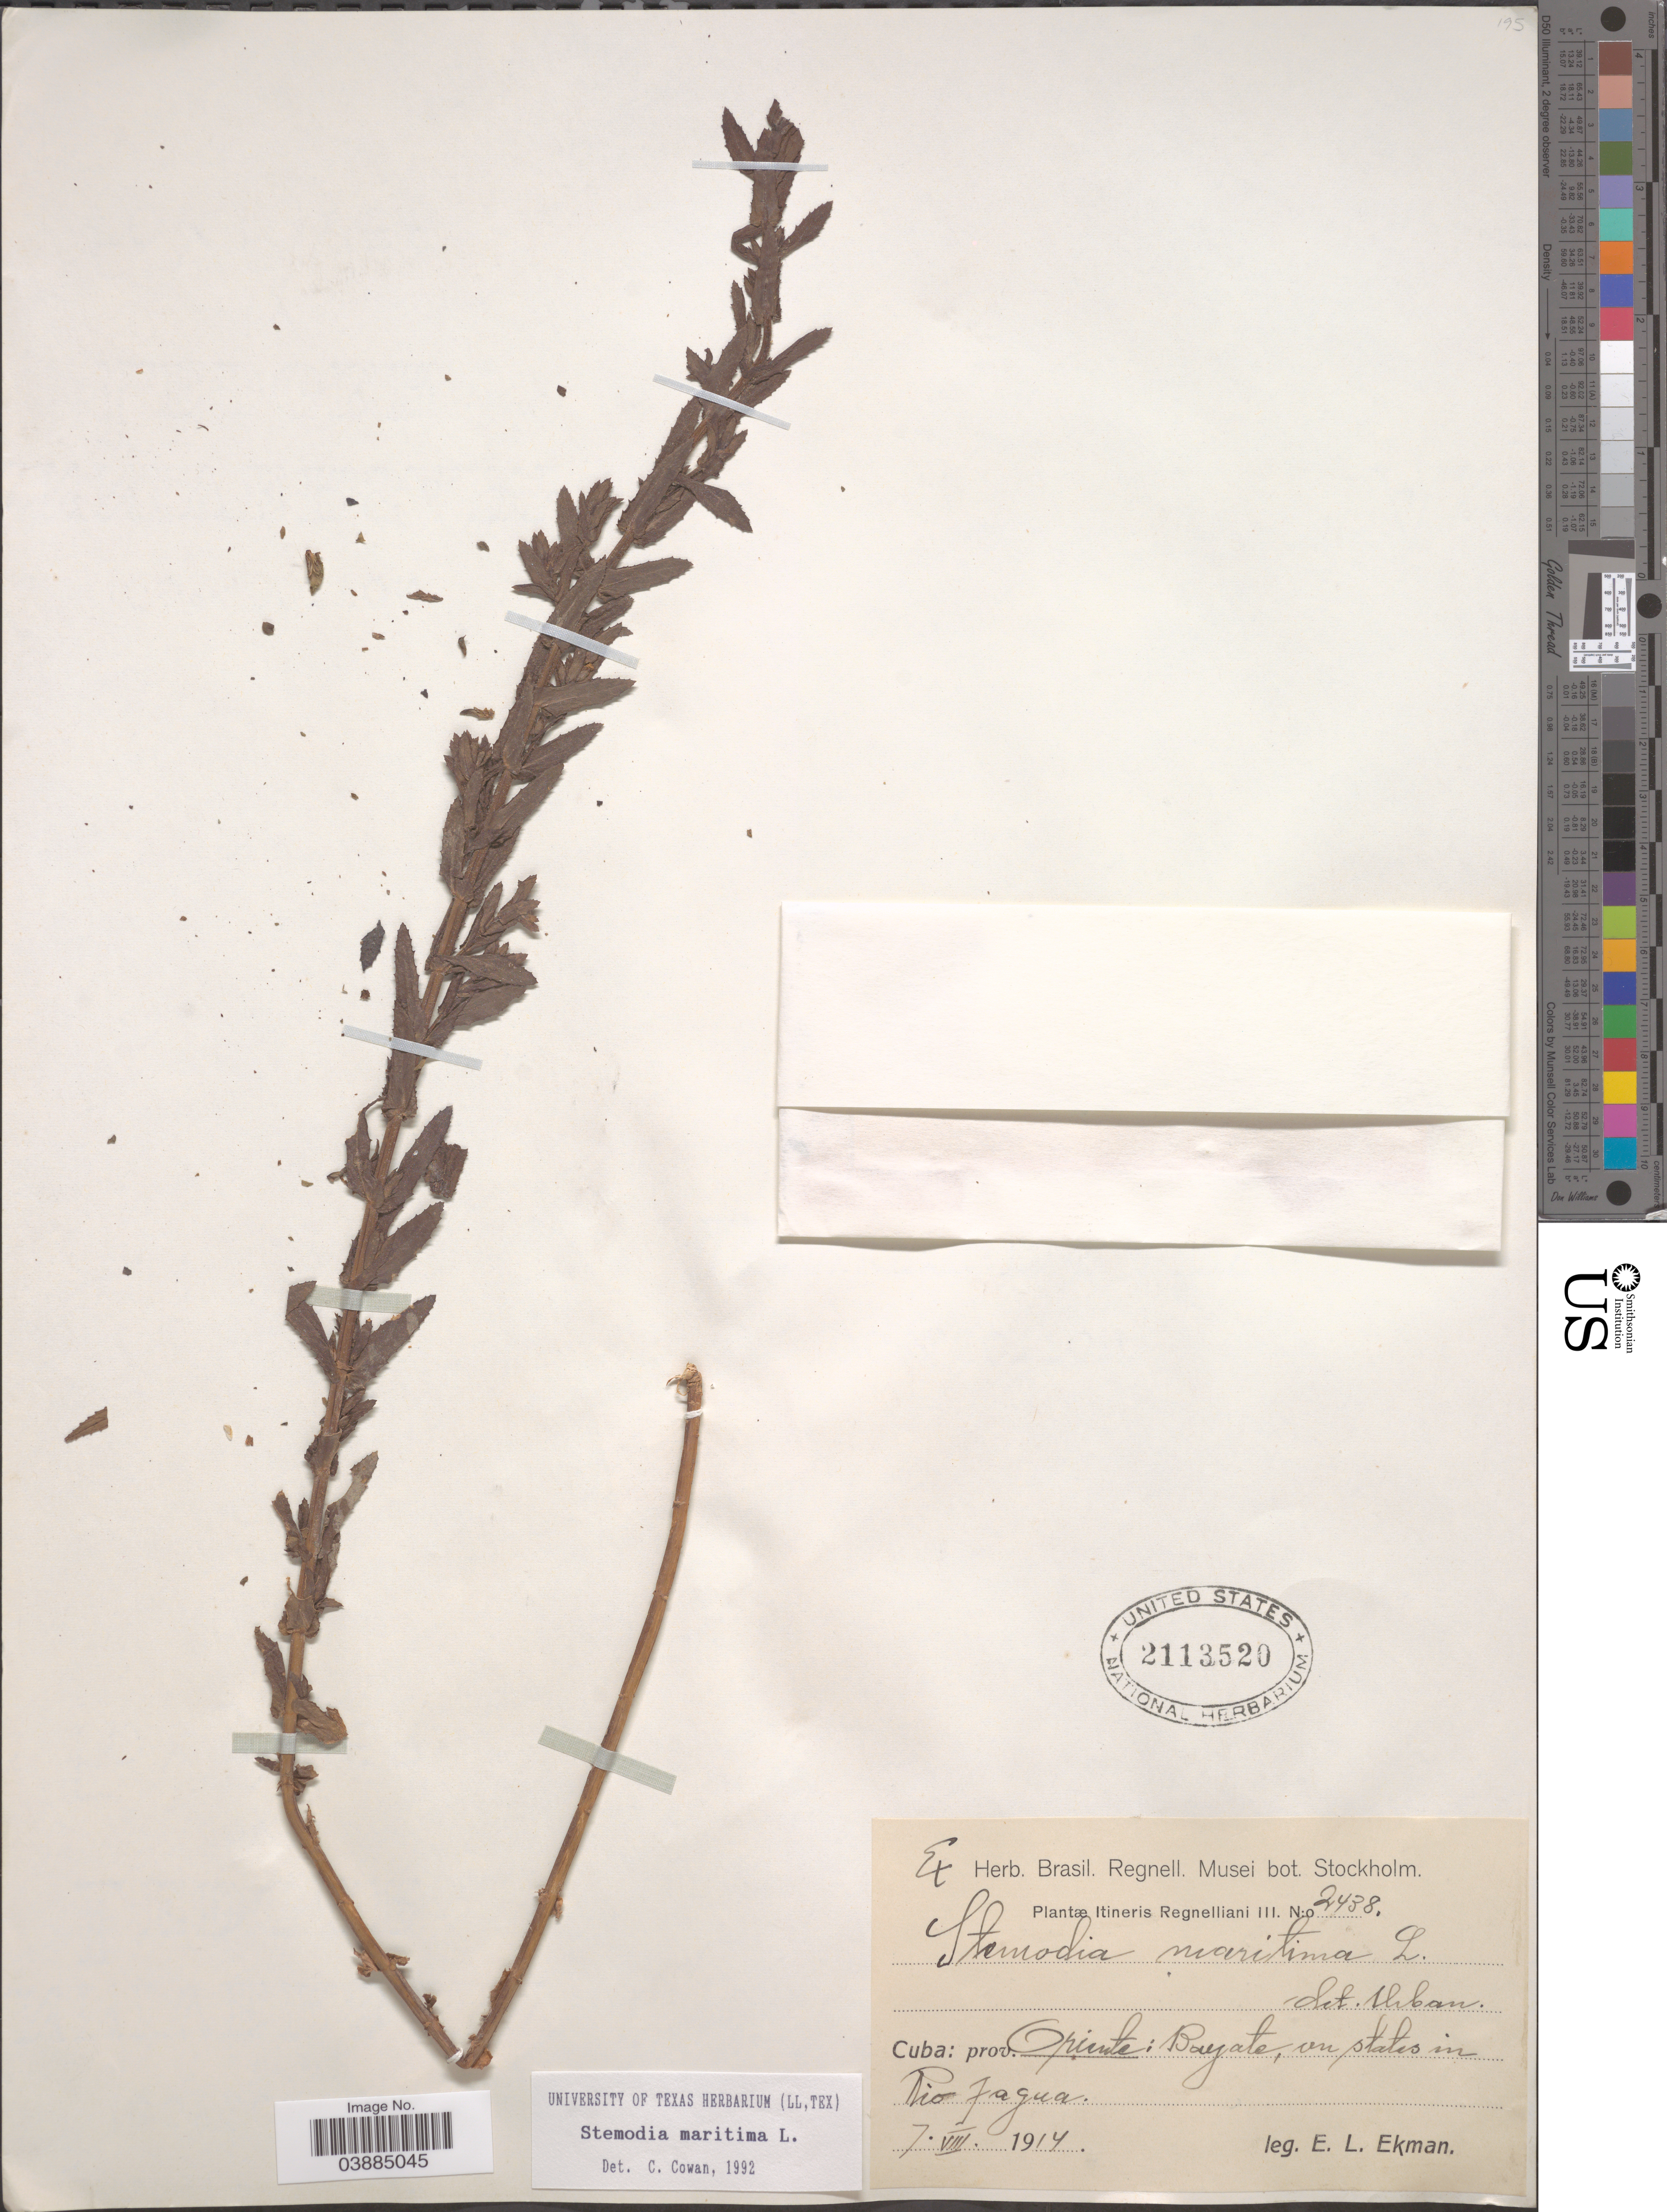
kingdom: Plantae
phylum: Tracheophyta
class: Magnoliopsida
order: Lamiales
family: Plantaginaceae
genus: Stemodia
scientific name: Stemodia maritima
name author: L.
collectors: E. L. Ekman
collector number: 2438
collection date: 1914-08-07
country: Cuba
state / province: Oriente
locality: Bayate, on states in Rio Jagua.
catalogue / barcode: US 2113520